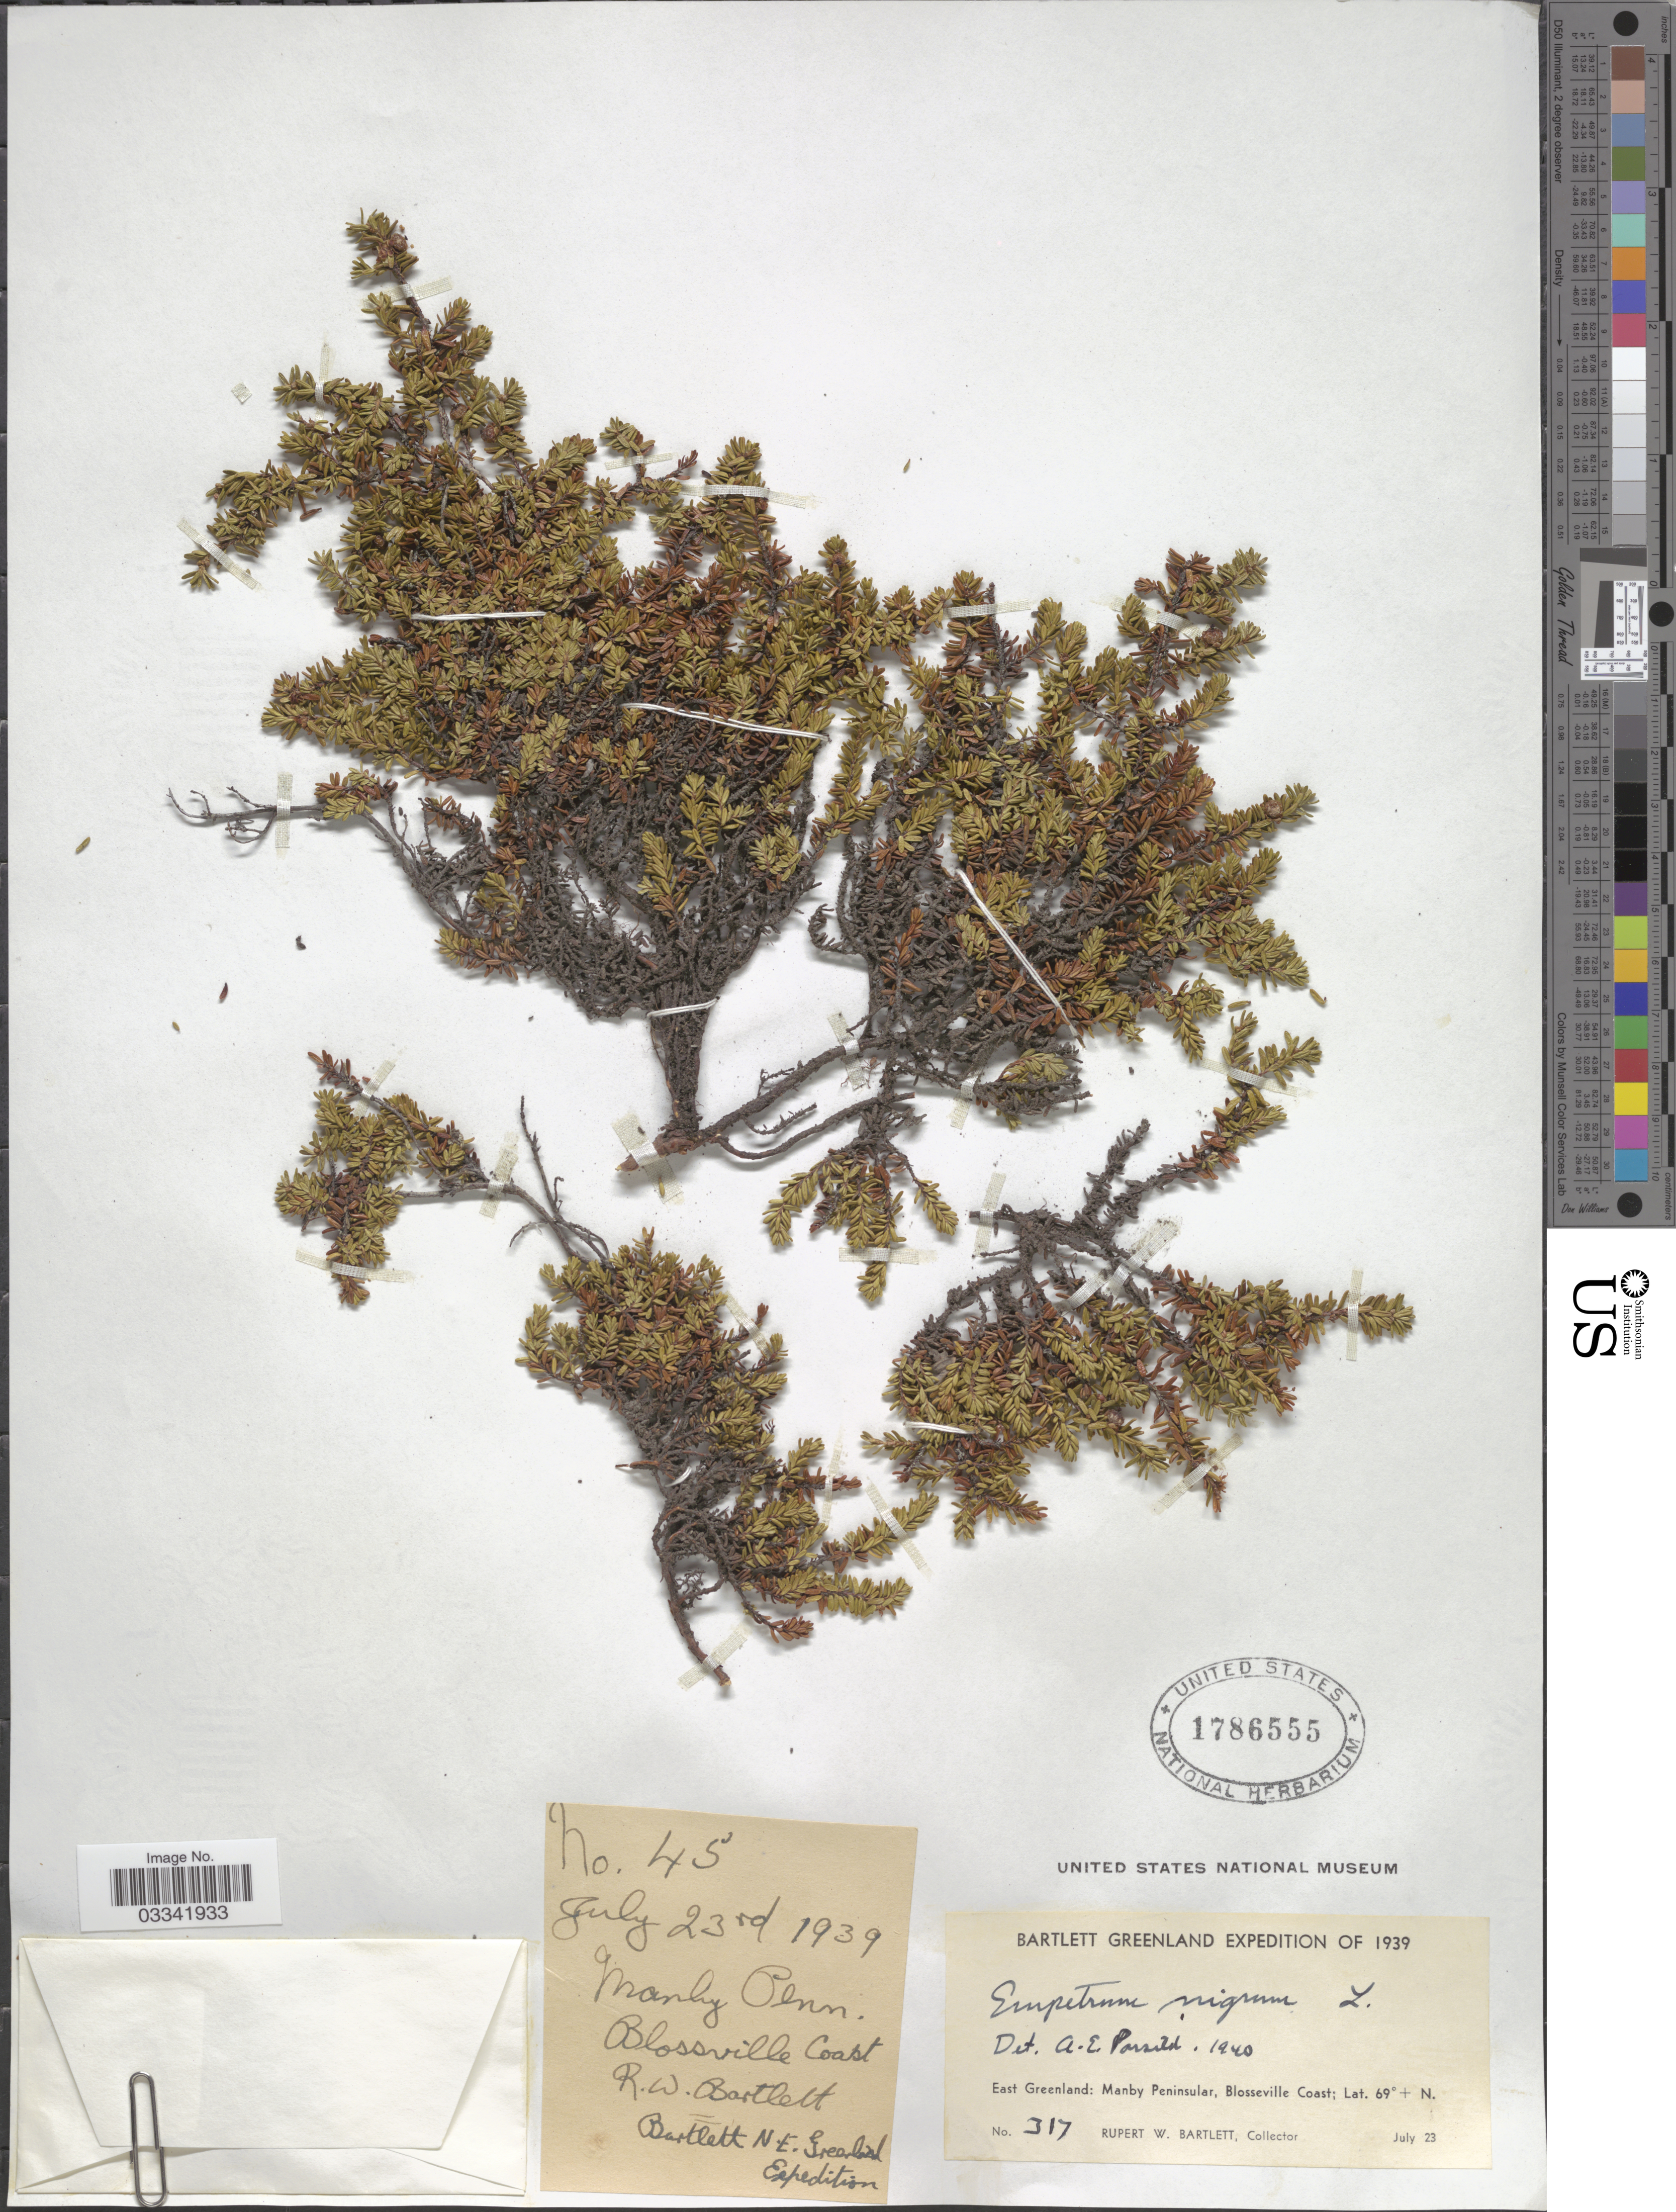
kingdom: Plantae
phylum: Tracheophyta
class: Magnoliopsida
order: Ericales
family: Ericaceae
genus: Empetrum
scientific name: Empetrum nigrum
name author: L.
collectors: R. W. Bartlett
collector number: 317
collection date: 1939-07-23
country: Greenland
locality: East Greenland: Manby Peninsular, Blosseville Coast.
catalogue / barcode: US 1786555